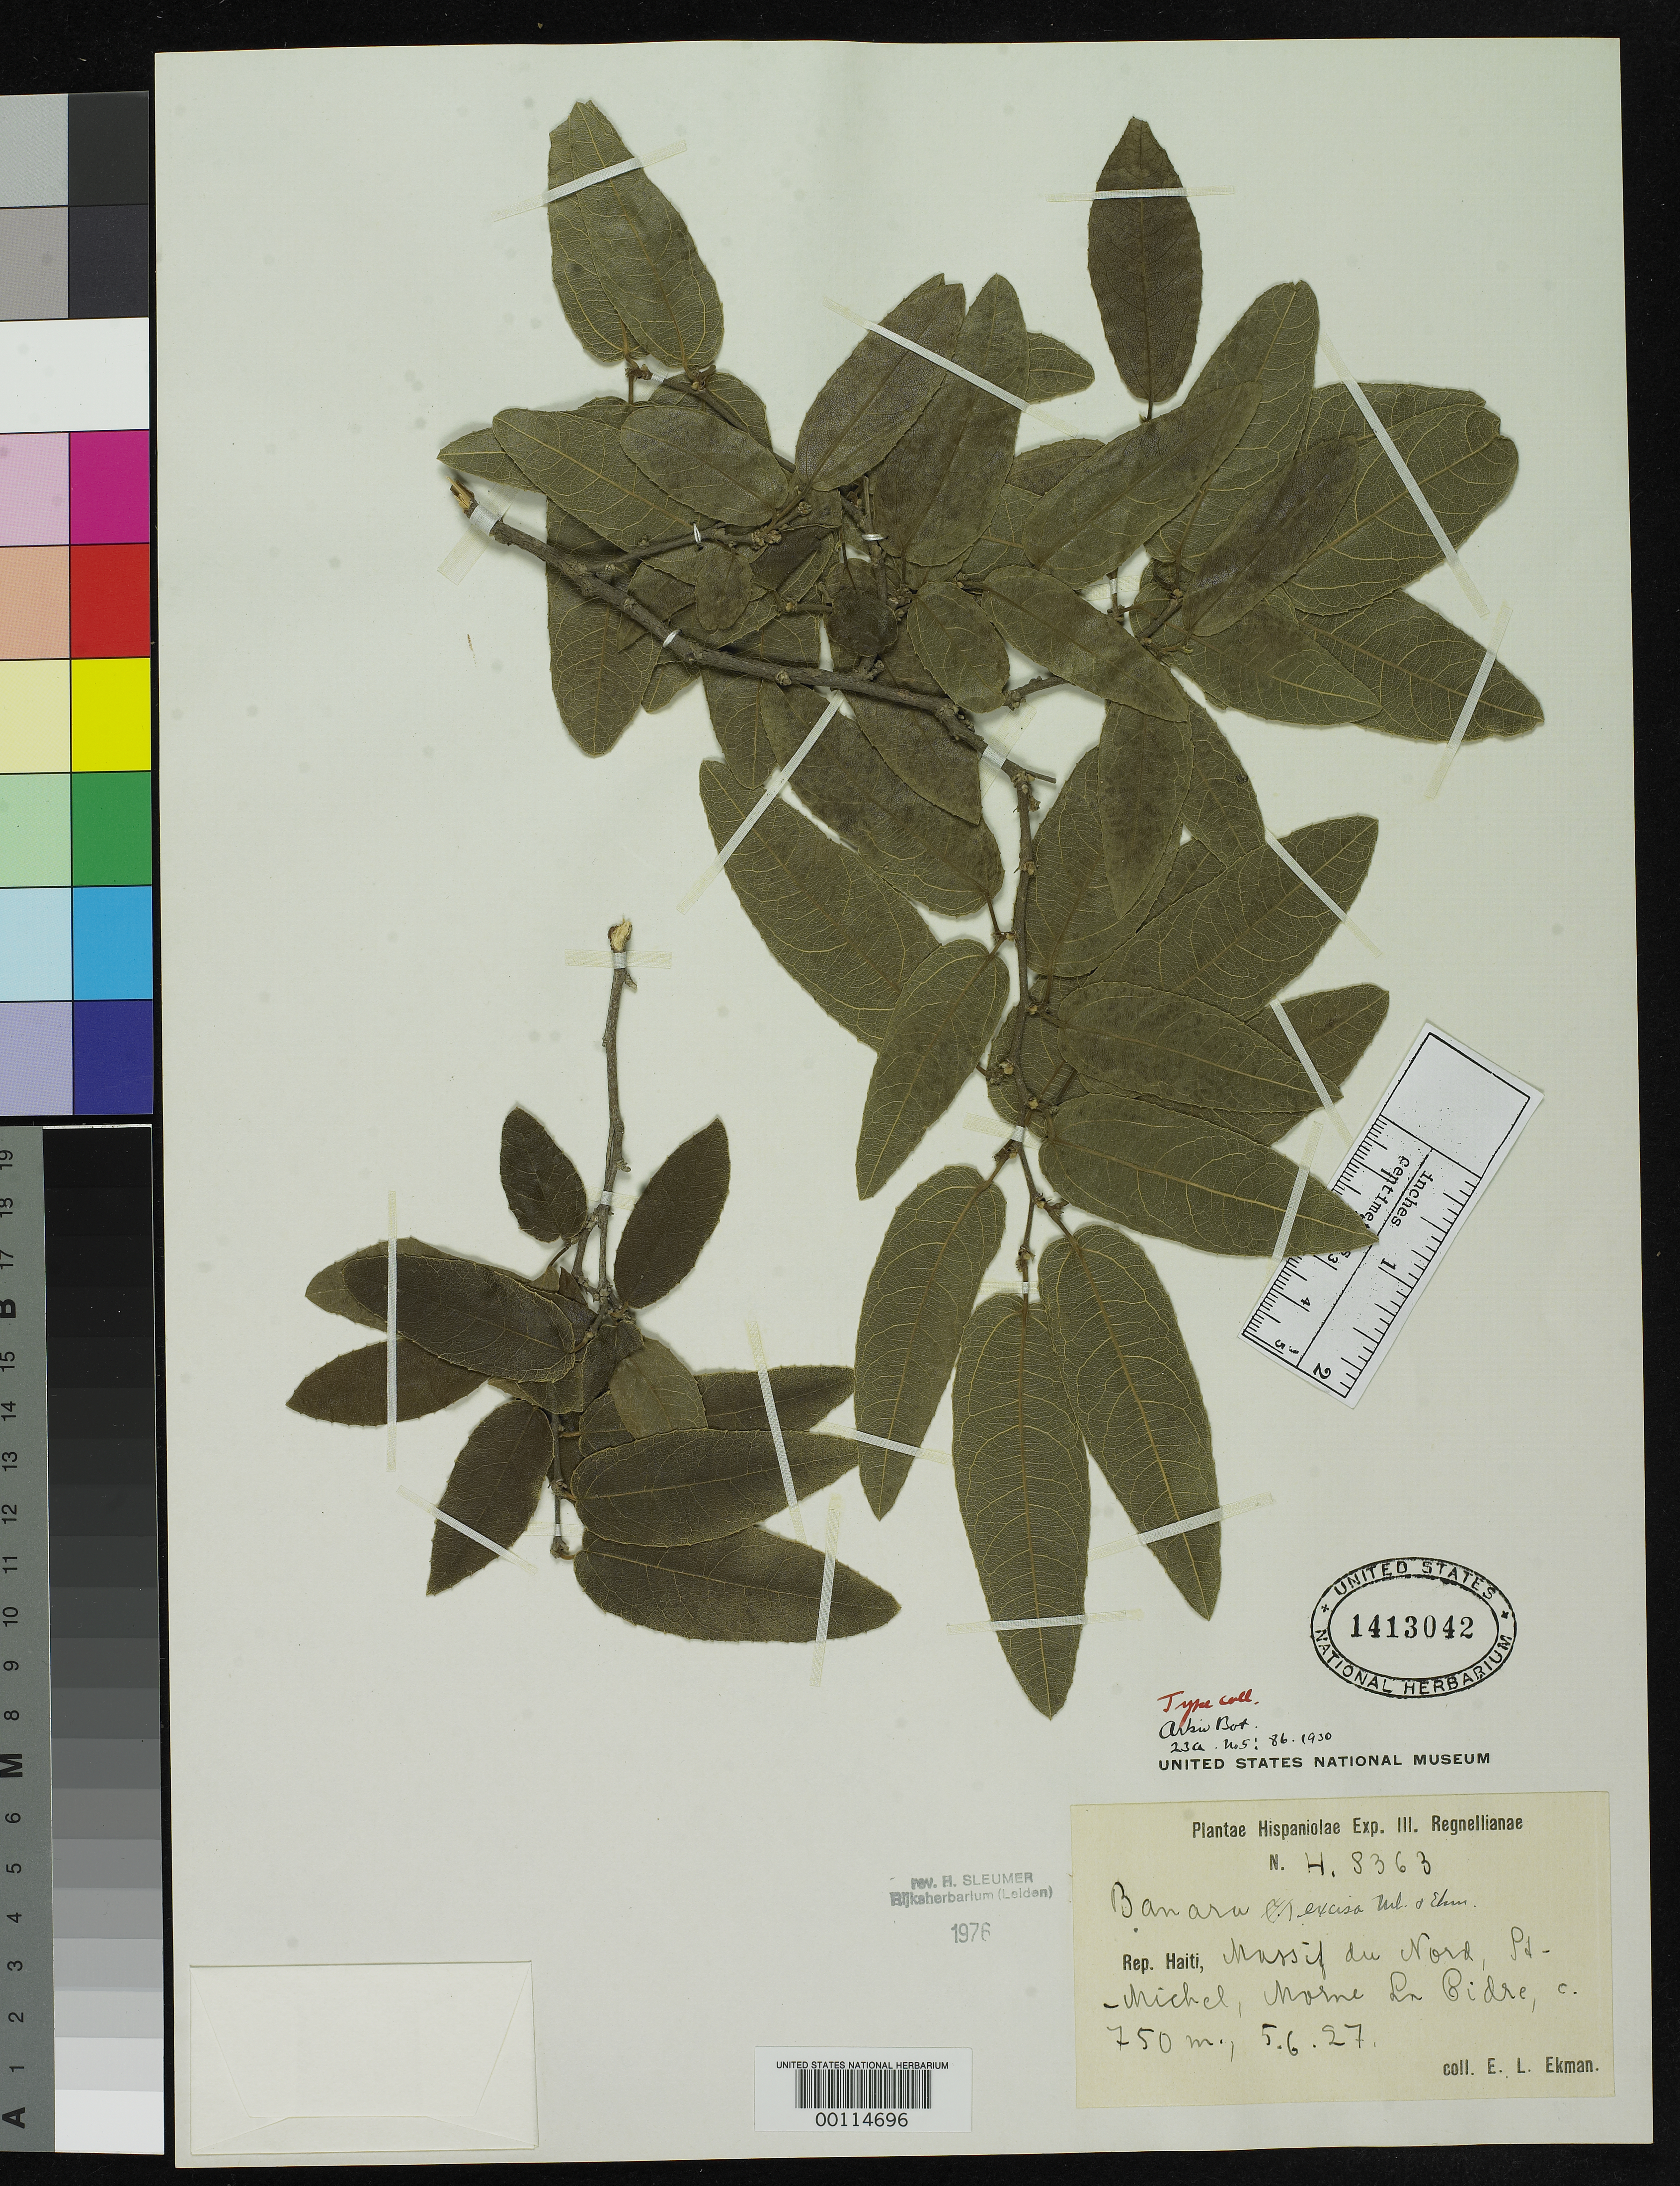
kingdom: Plantae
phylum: Tracheophyta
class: Magnoliopsida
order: Malpighiales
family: Salicaceae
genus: Banara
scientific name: Banara excisa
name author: Urb. & Ekman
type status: Isotype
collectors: E. L. Ekman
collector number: H 8363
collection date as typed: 05 Jun 1927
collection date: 1927-06-05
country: Haiti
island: Hispaniola Island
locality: Massif du Nord, St. Michel, morne Lacidre.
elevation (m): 750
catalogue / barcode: US 1413042